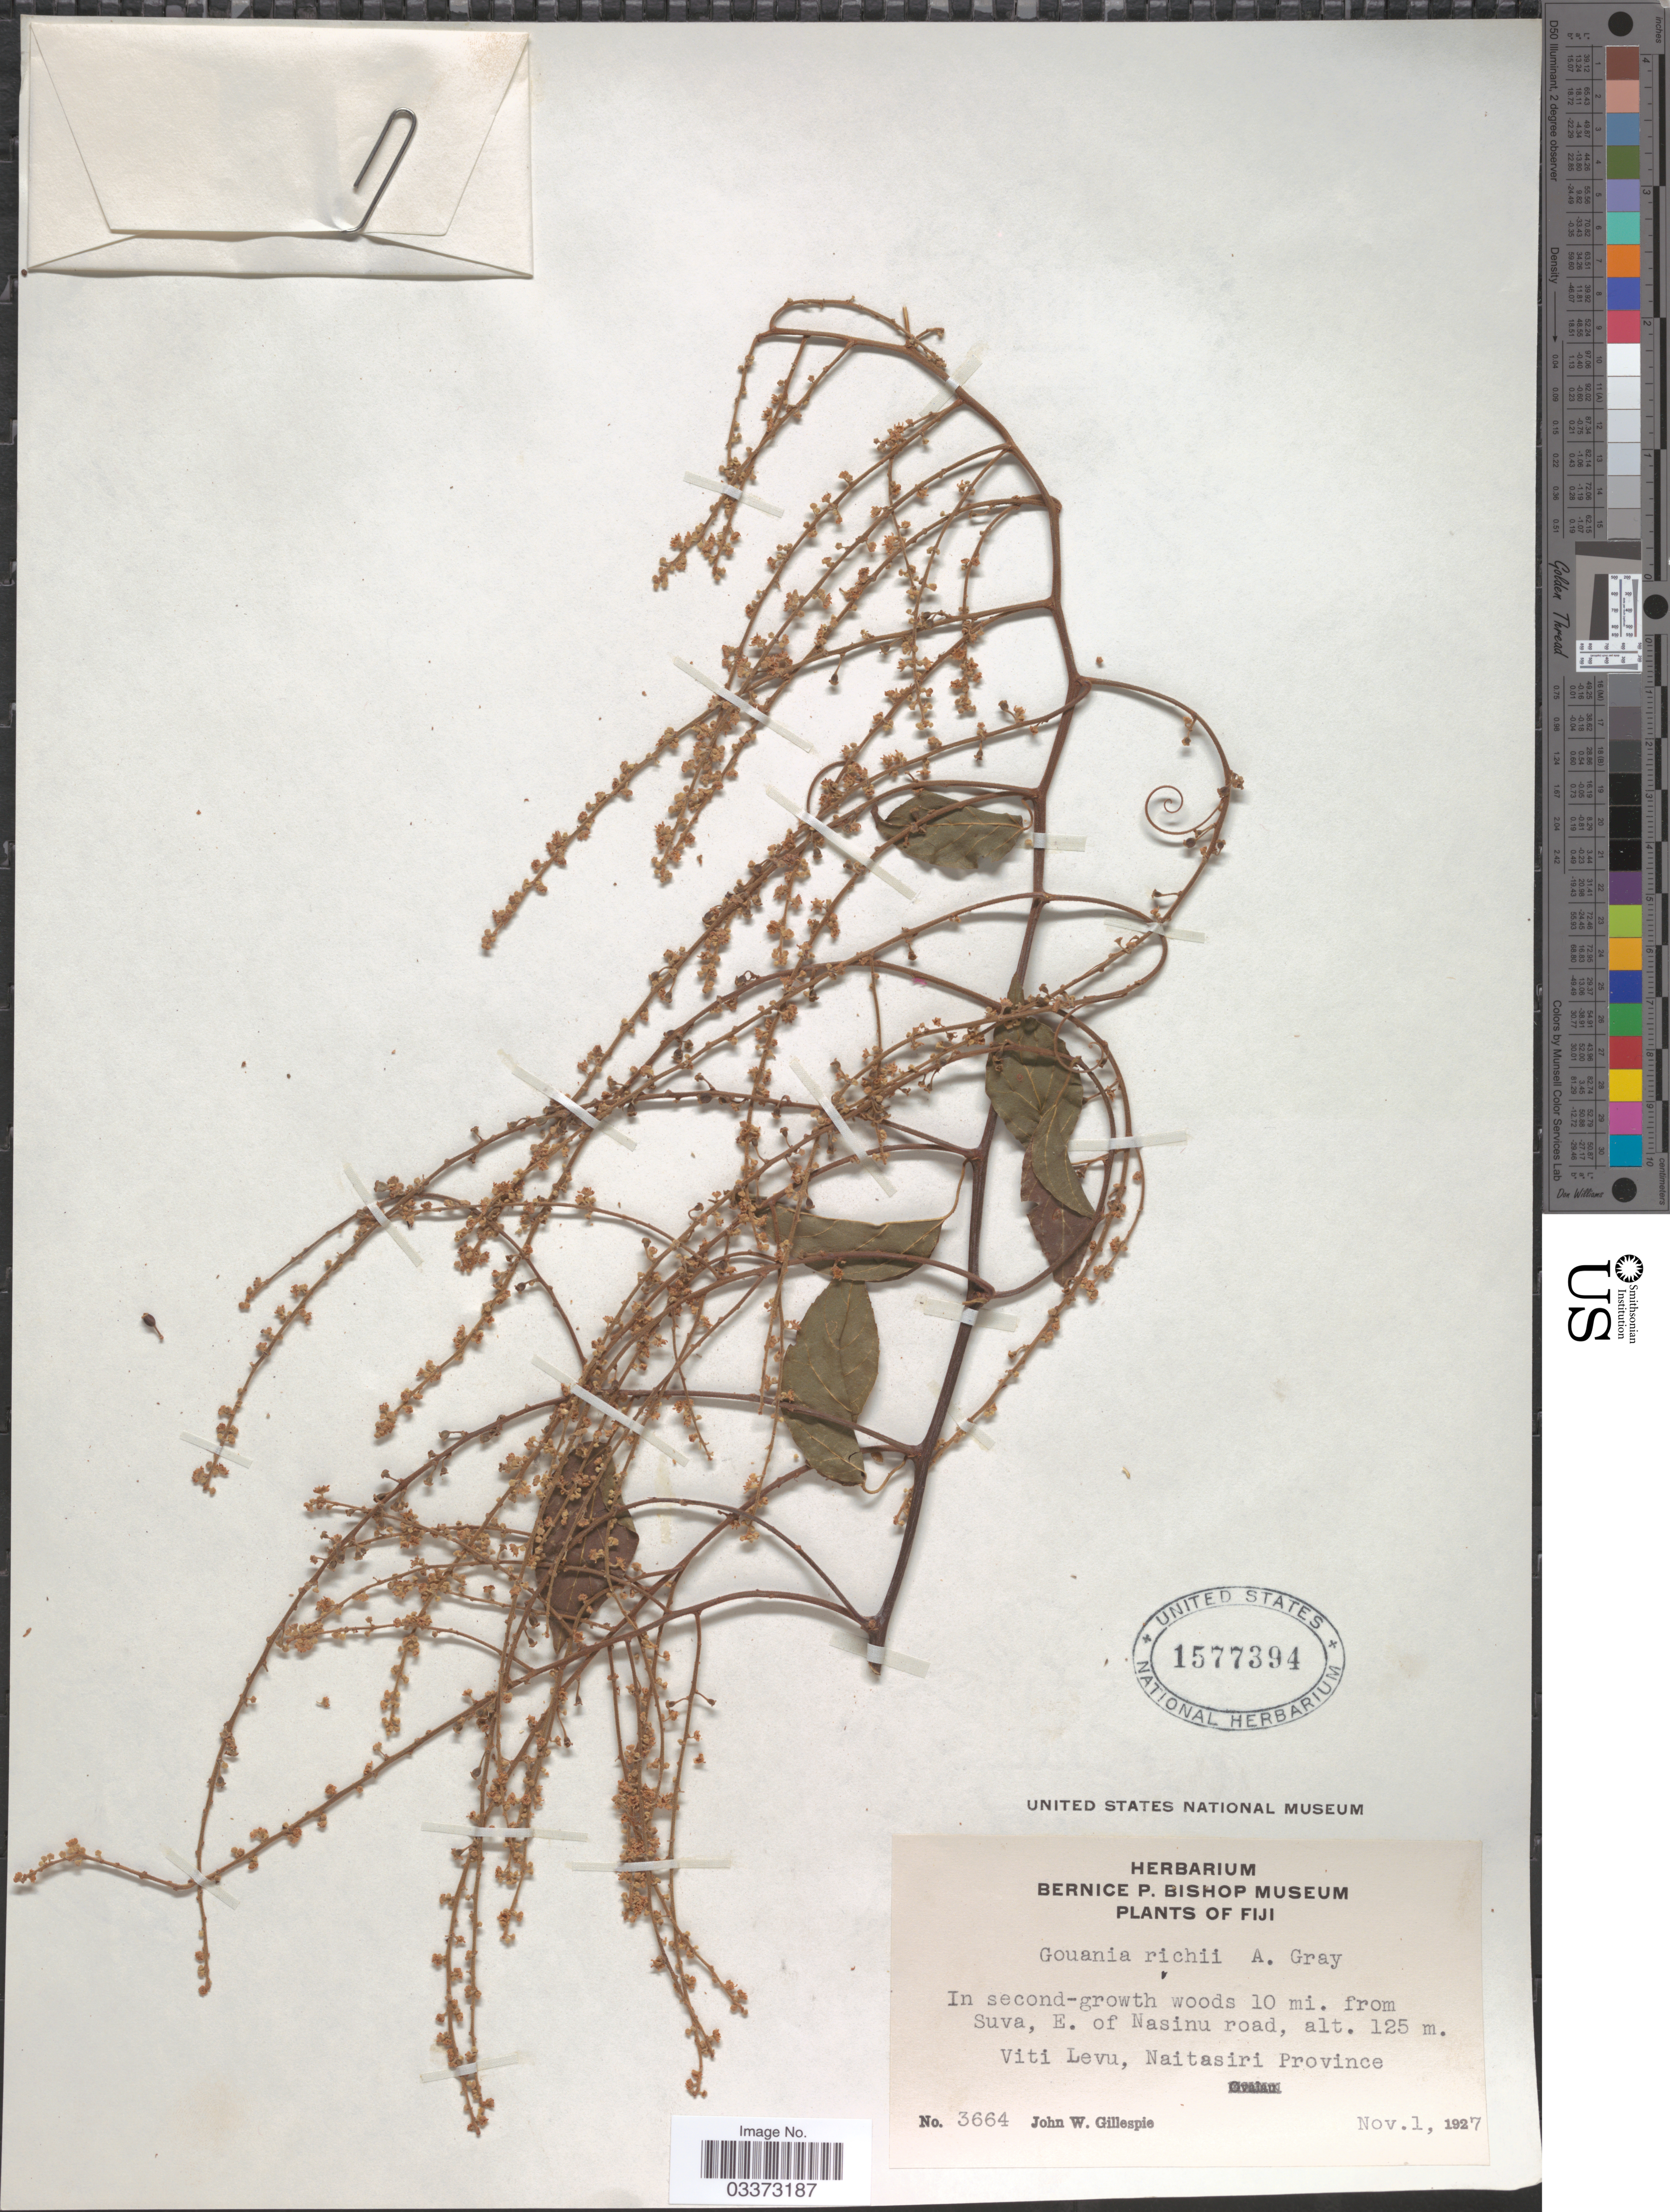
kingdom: Plantae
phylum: Tracheophyta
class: Magnoliopsida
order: Rosales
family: Rhamnaceae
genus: Gouania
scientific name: Gouania richii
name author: A. Gray in Wilkes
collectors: J. W. Gillespie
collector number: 3664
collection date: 1927-11-01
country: Fiji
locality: In second-growth woods 10 mi. from Suva, E. of Nasinu road. Viti Levu, Naitasiri Province.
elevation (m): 125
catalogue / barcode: US 1577394